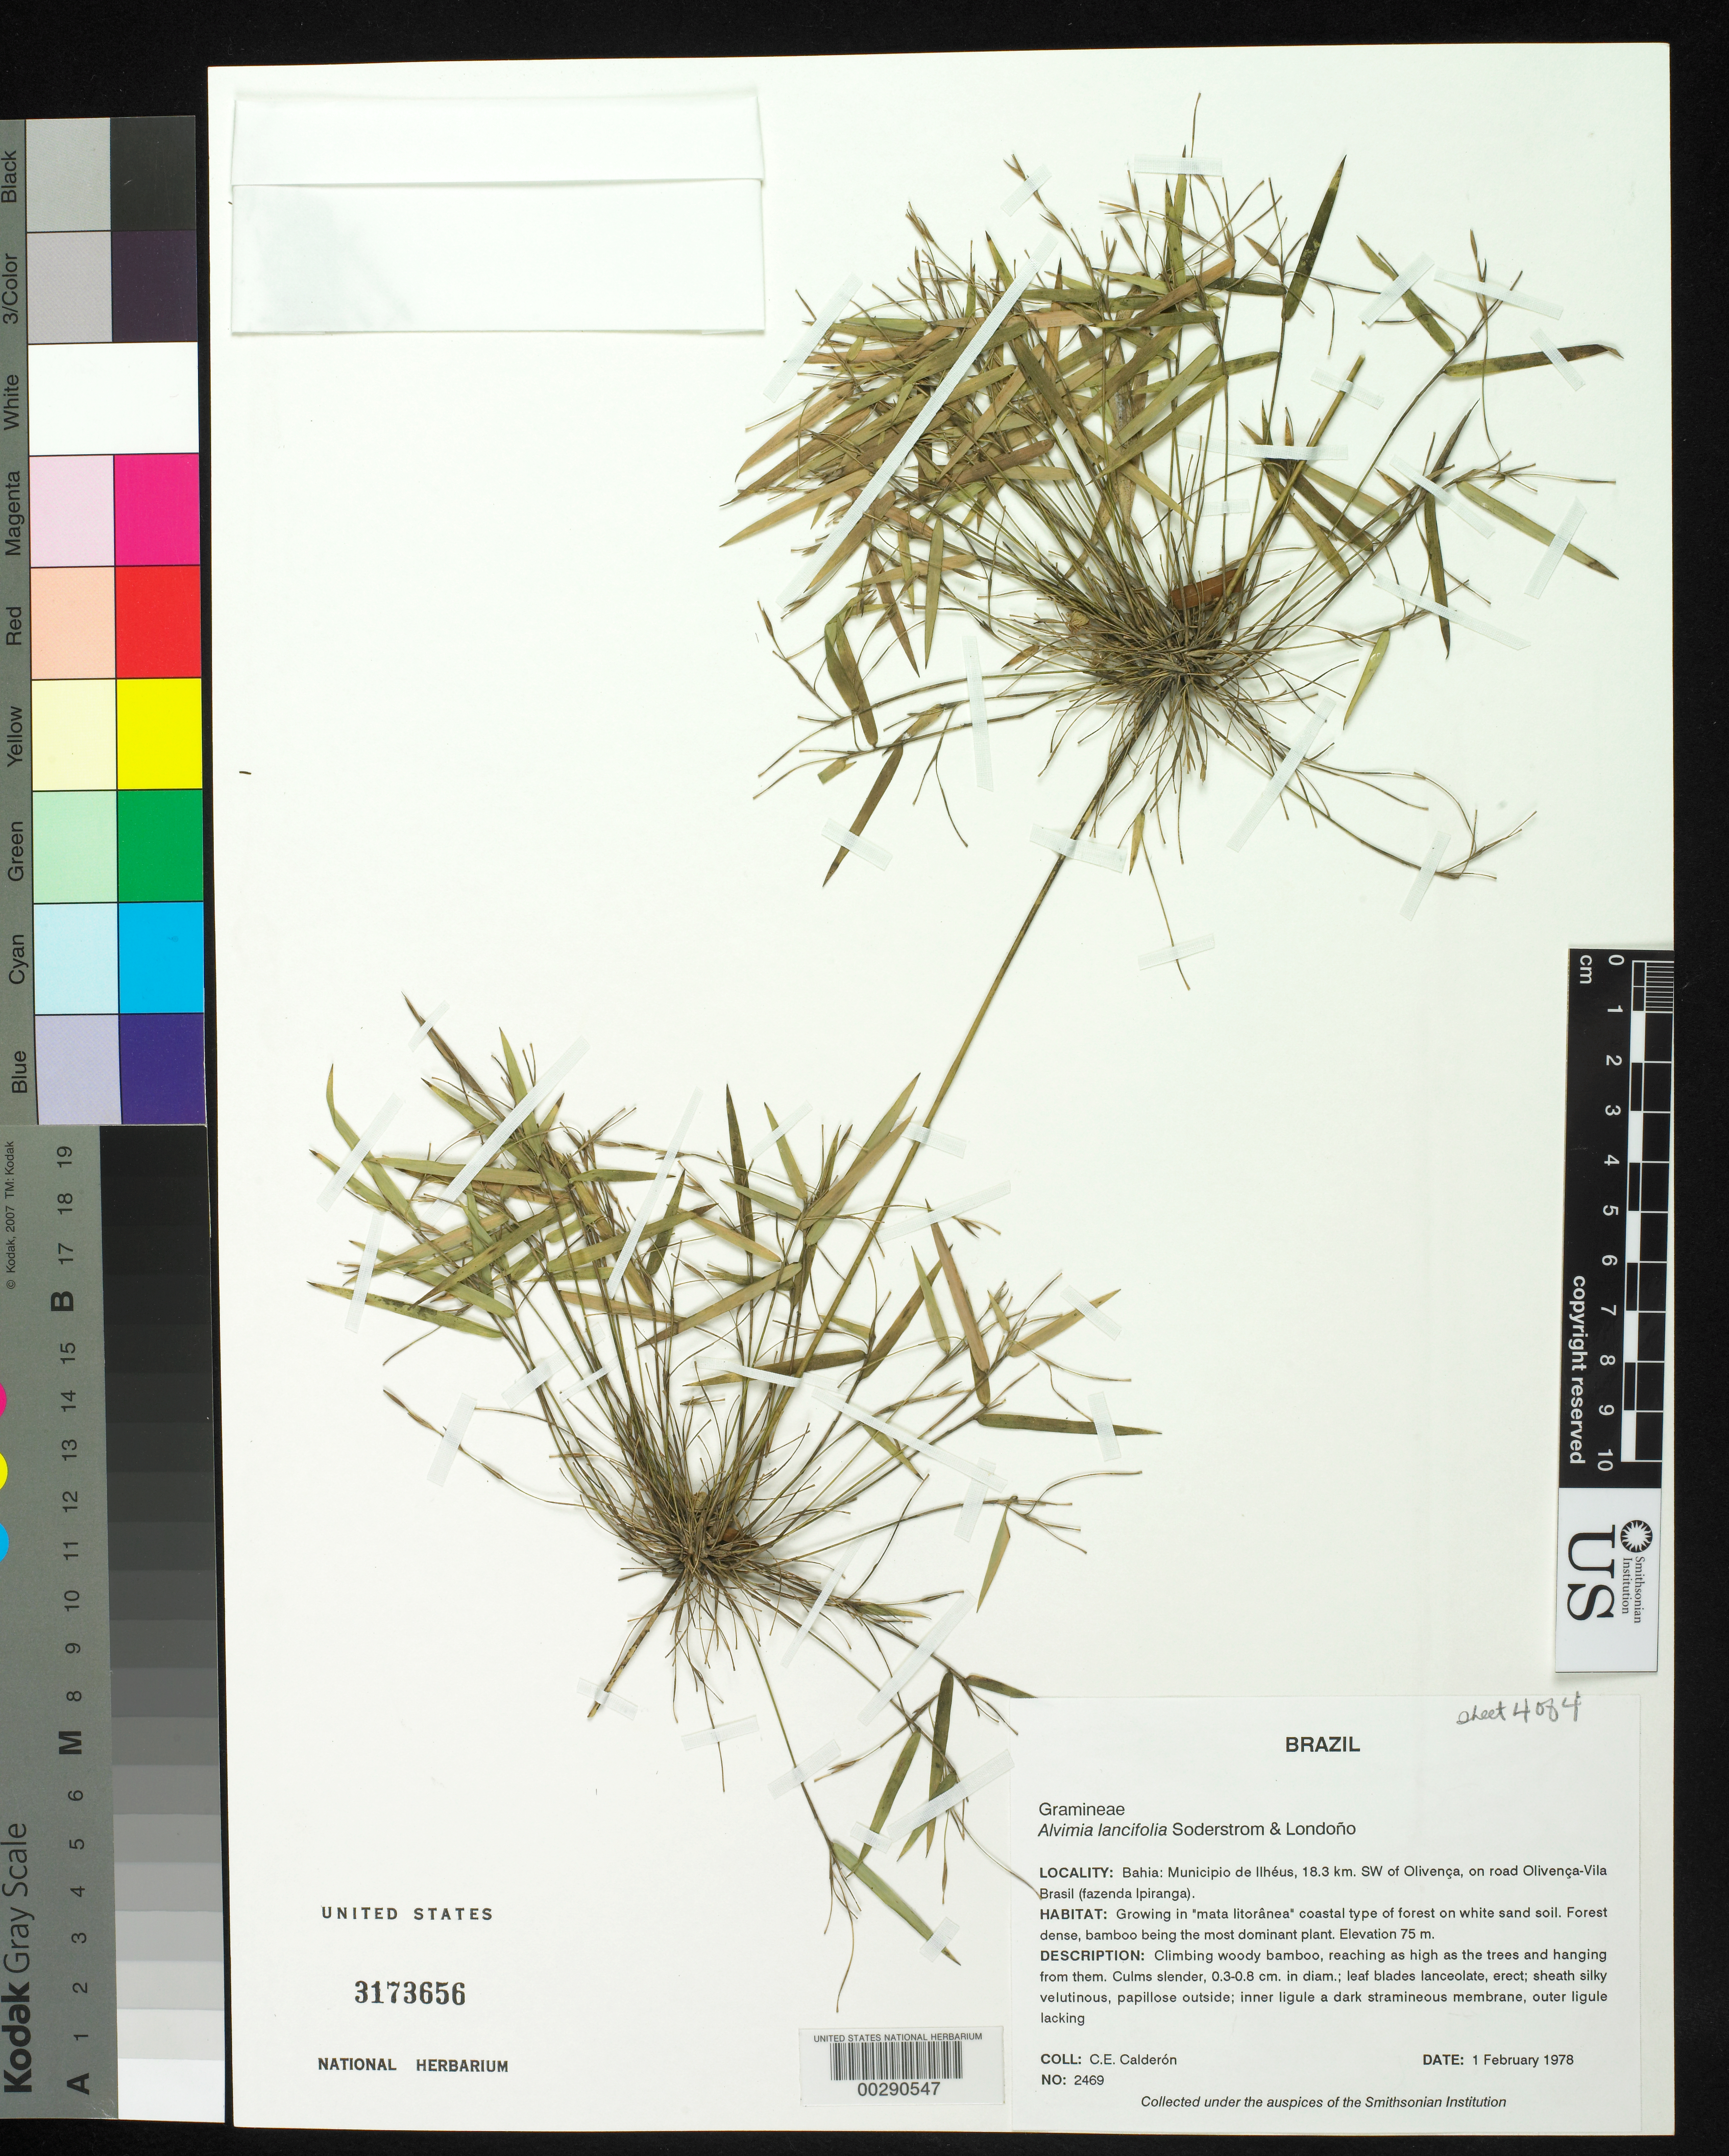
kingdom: Plantae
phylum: Tracheophyta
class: Liliopsida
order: Poales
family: Poaceae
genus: Alvimia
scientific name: Alvimia lancifolia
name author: Soderstr. & Londoño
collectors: C. E. Calderón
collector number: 2469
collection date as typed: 01 Feb 1978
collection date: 1978-02-01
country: Brazil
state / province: Bahia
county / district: Ilhéus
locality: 18.3 km sw of olivenca on road olivenca-vila brasil (fazenda ipiranga)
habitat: "mata litoranea" coastal type of forest on white sand soil; forest dense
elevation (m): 75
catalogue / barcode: US 3173656